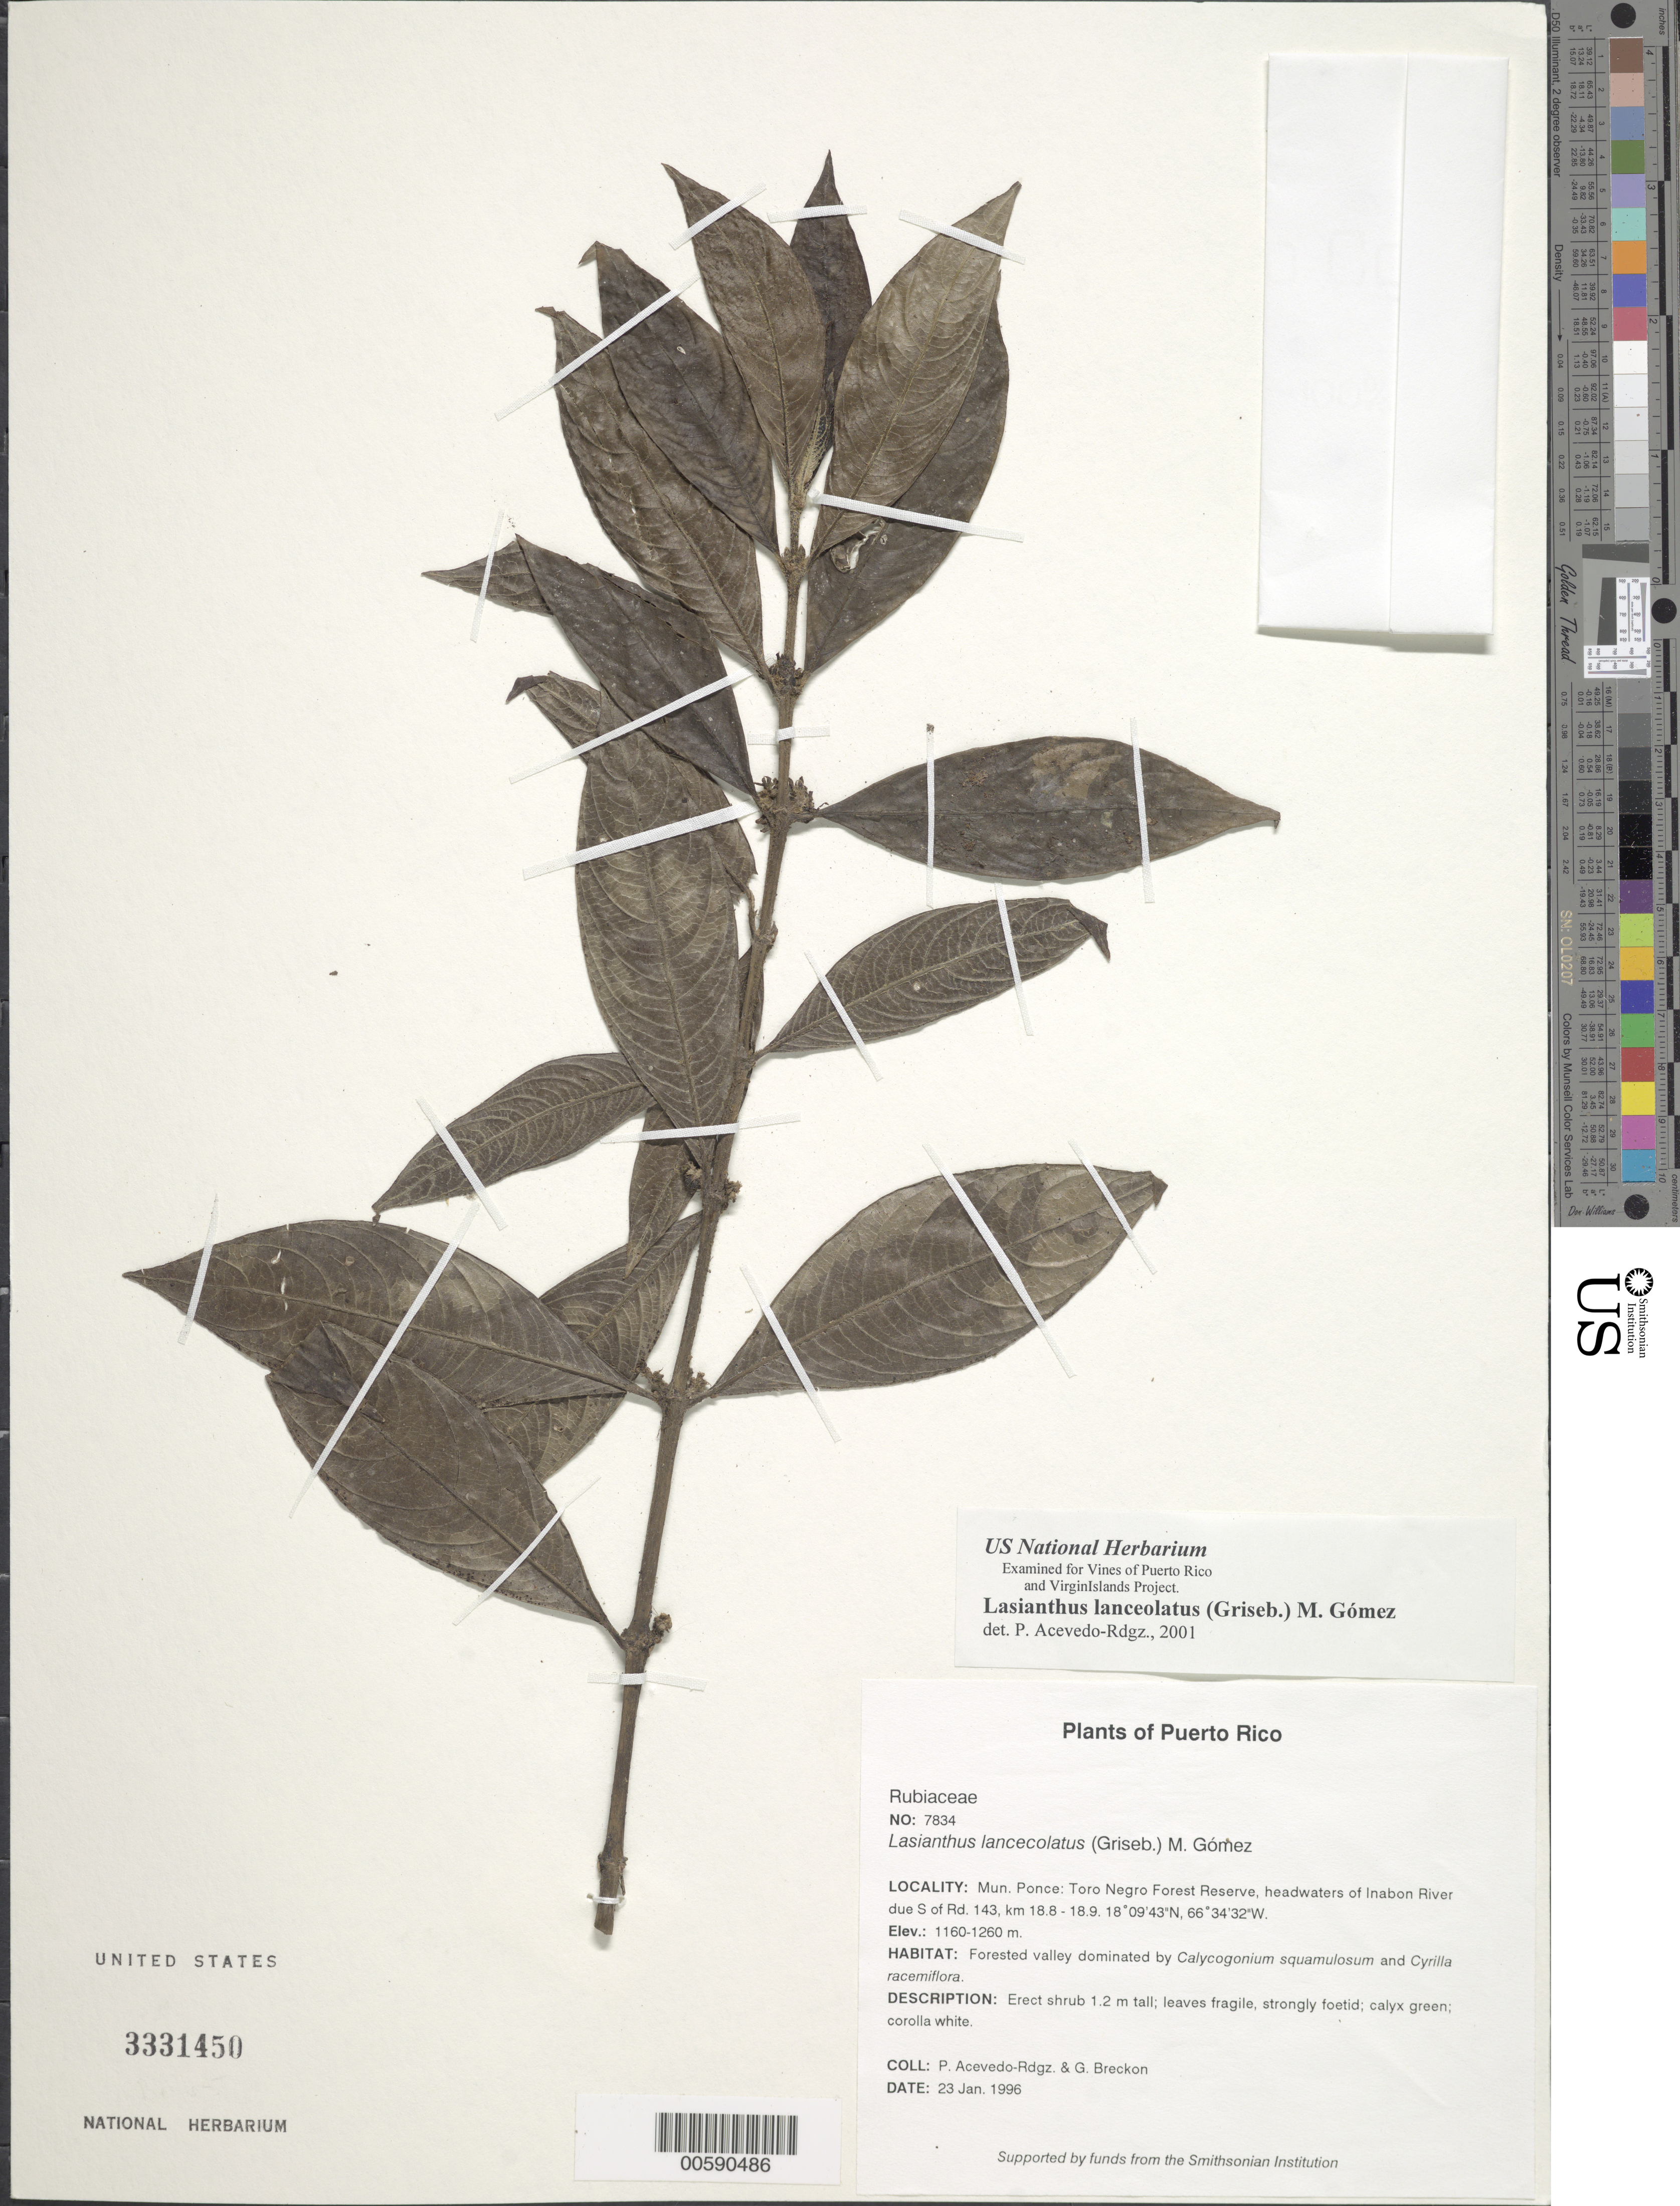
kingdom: Plantae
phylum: Tracheophyta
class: Magnoliopsida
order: Gentianales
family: Rubiaceae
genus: Lasianthus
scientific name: Lasianthus lanceolatus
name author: (Griseb.) Urb.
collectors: P. Acevedo-Rodr. & G. J. Breckon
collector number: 7834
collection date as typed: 23 Jan 1996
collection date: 1996-01-23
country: Puerto Rico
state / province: Ponce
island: Puerto Rico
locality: Ponce: Jayuya, Toro Negro Forest Reserve, headwaters of Inabon River due S of Rd. 143, km 18.8 - 18.9.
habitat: Forested valley dominated by Calycogonium squamulosum and Cyrilla racemiflora.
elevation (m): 1160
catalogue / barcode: US 3331450